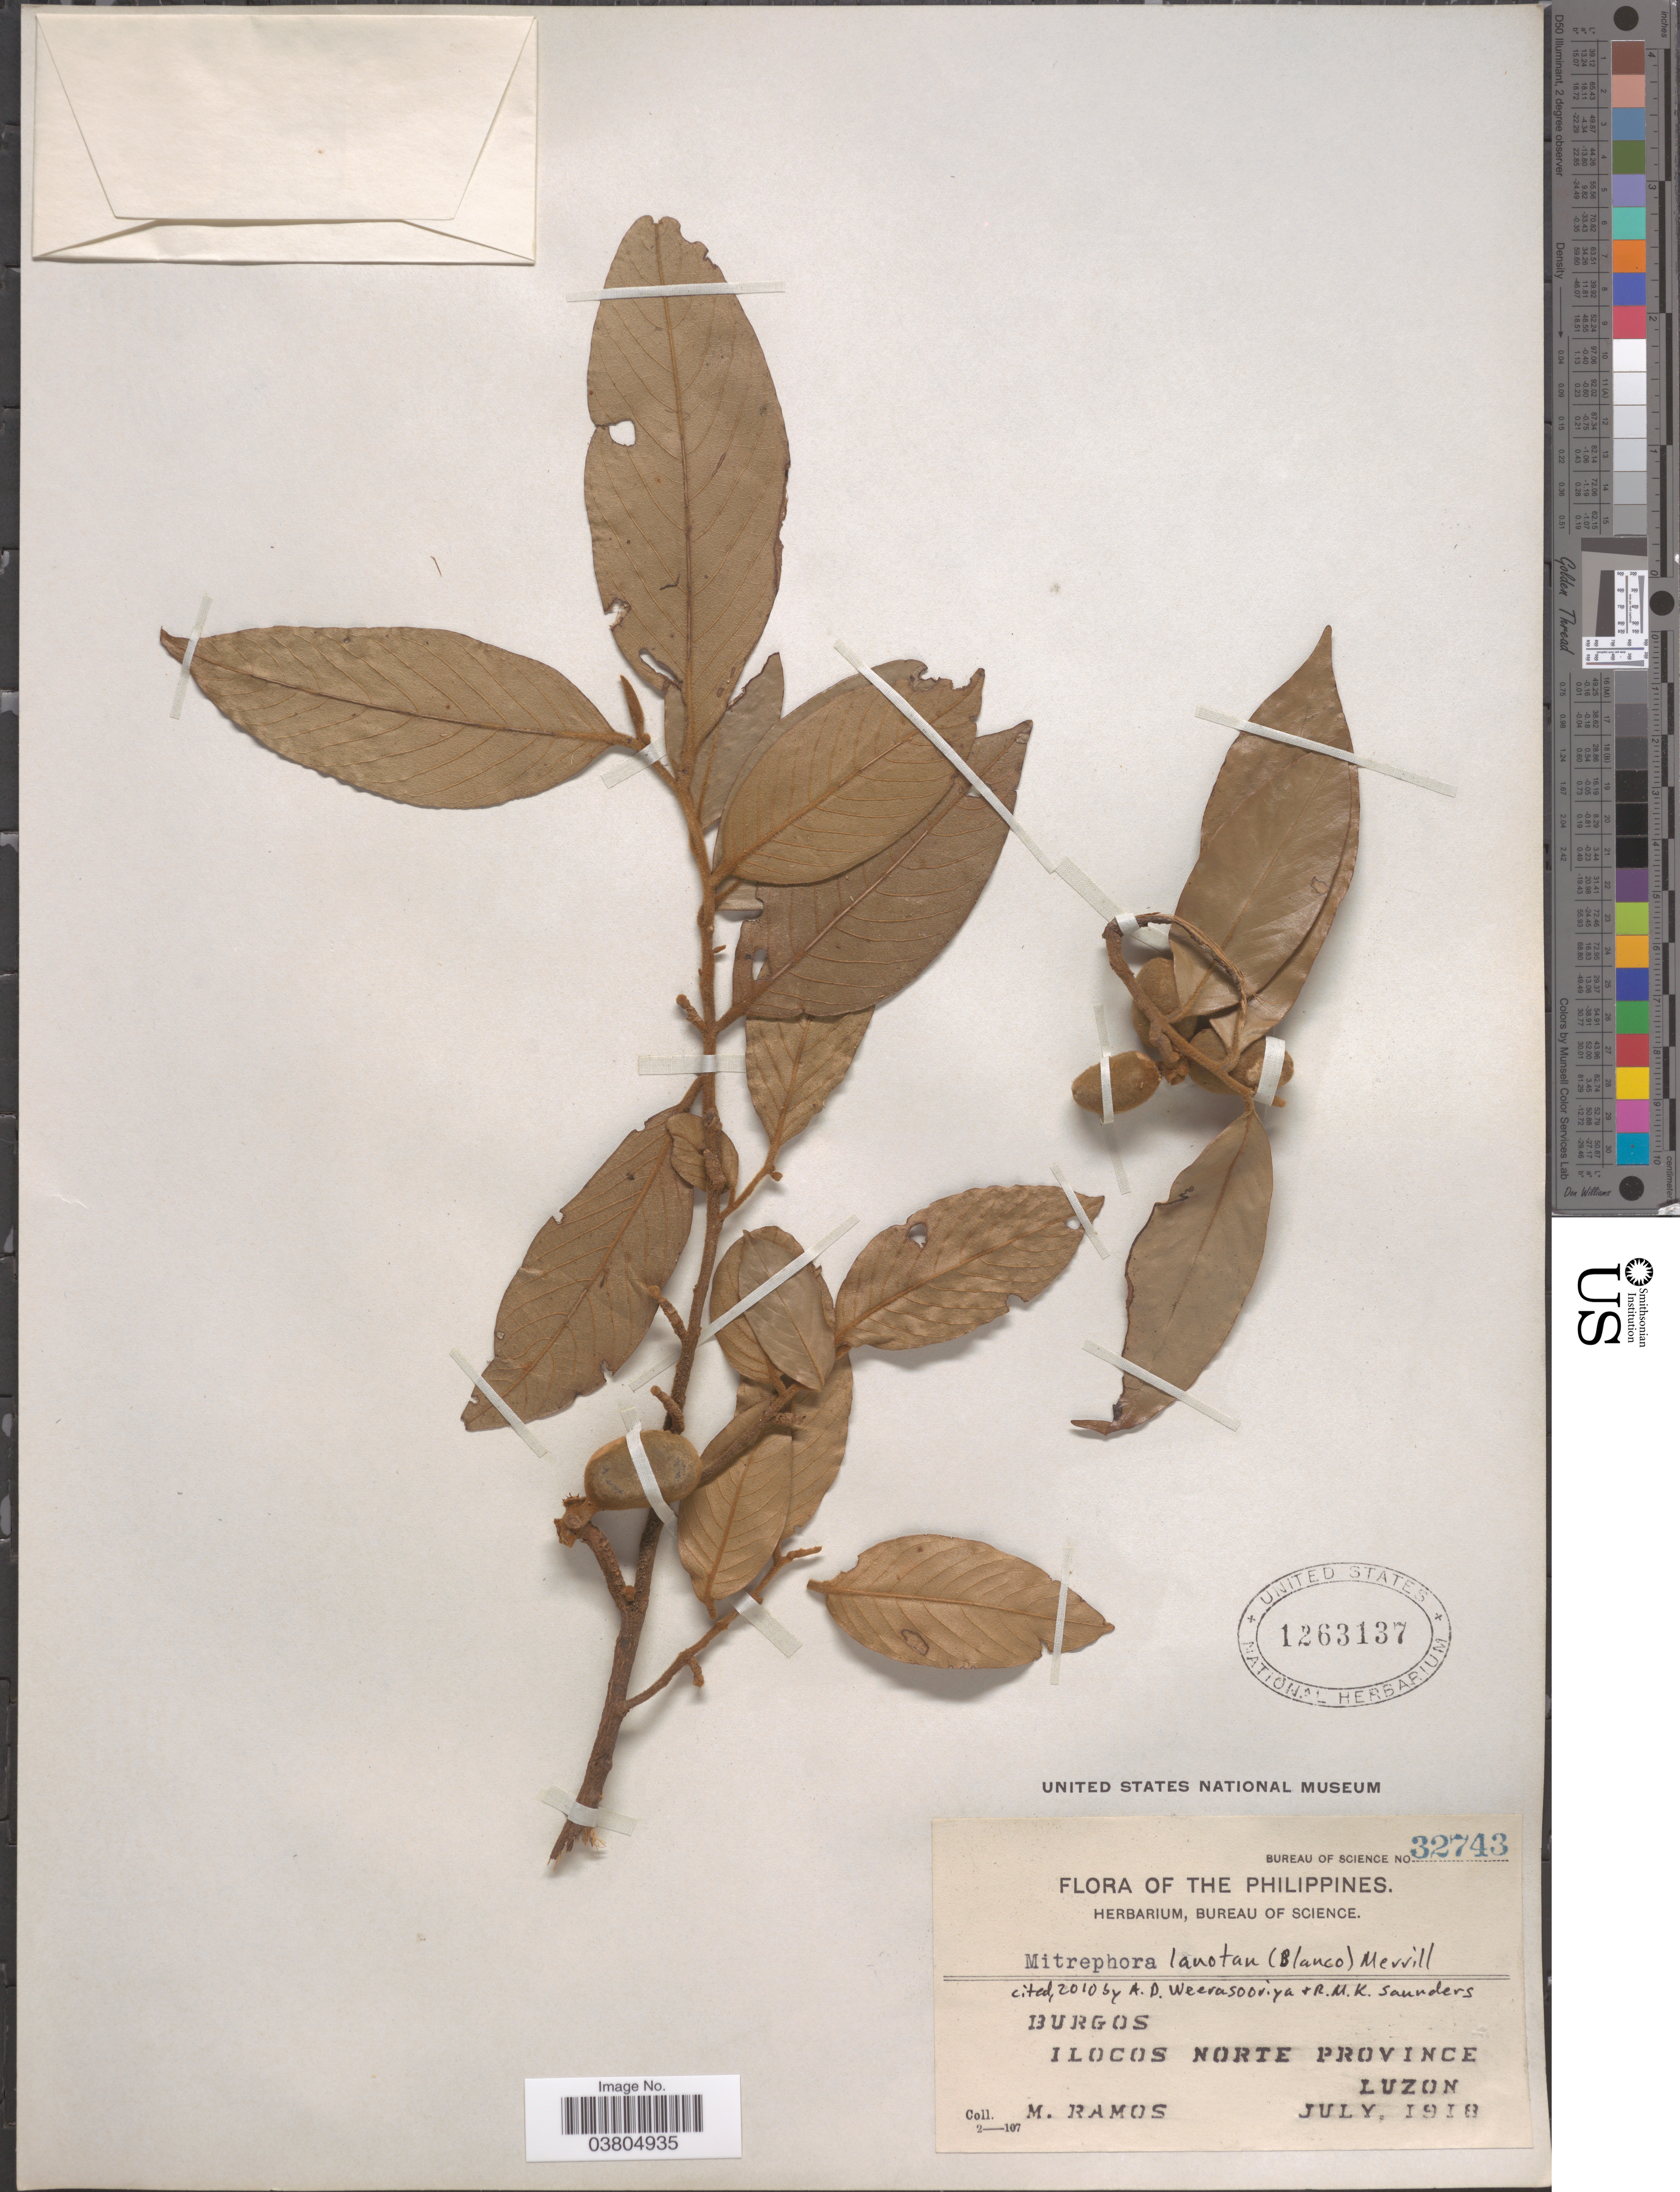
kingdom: Plantae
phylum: Tracheophyta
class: Magnoliopsida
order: Magnoliales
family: Annonaceae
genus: Mitrephora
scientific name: Mitrephora lanotan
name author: (Blanco) Merr.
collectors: M. Ramos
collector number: Bureau of Science 32743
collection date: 1918-07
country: Philippines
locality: Burgos Ilocos Norte Province luzon.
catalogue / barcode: US 1263137